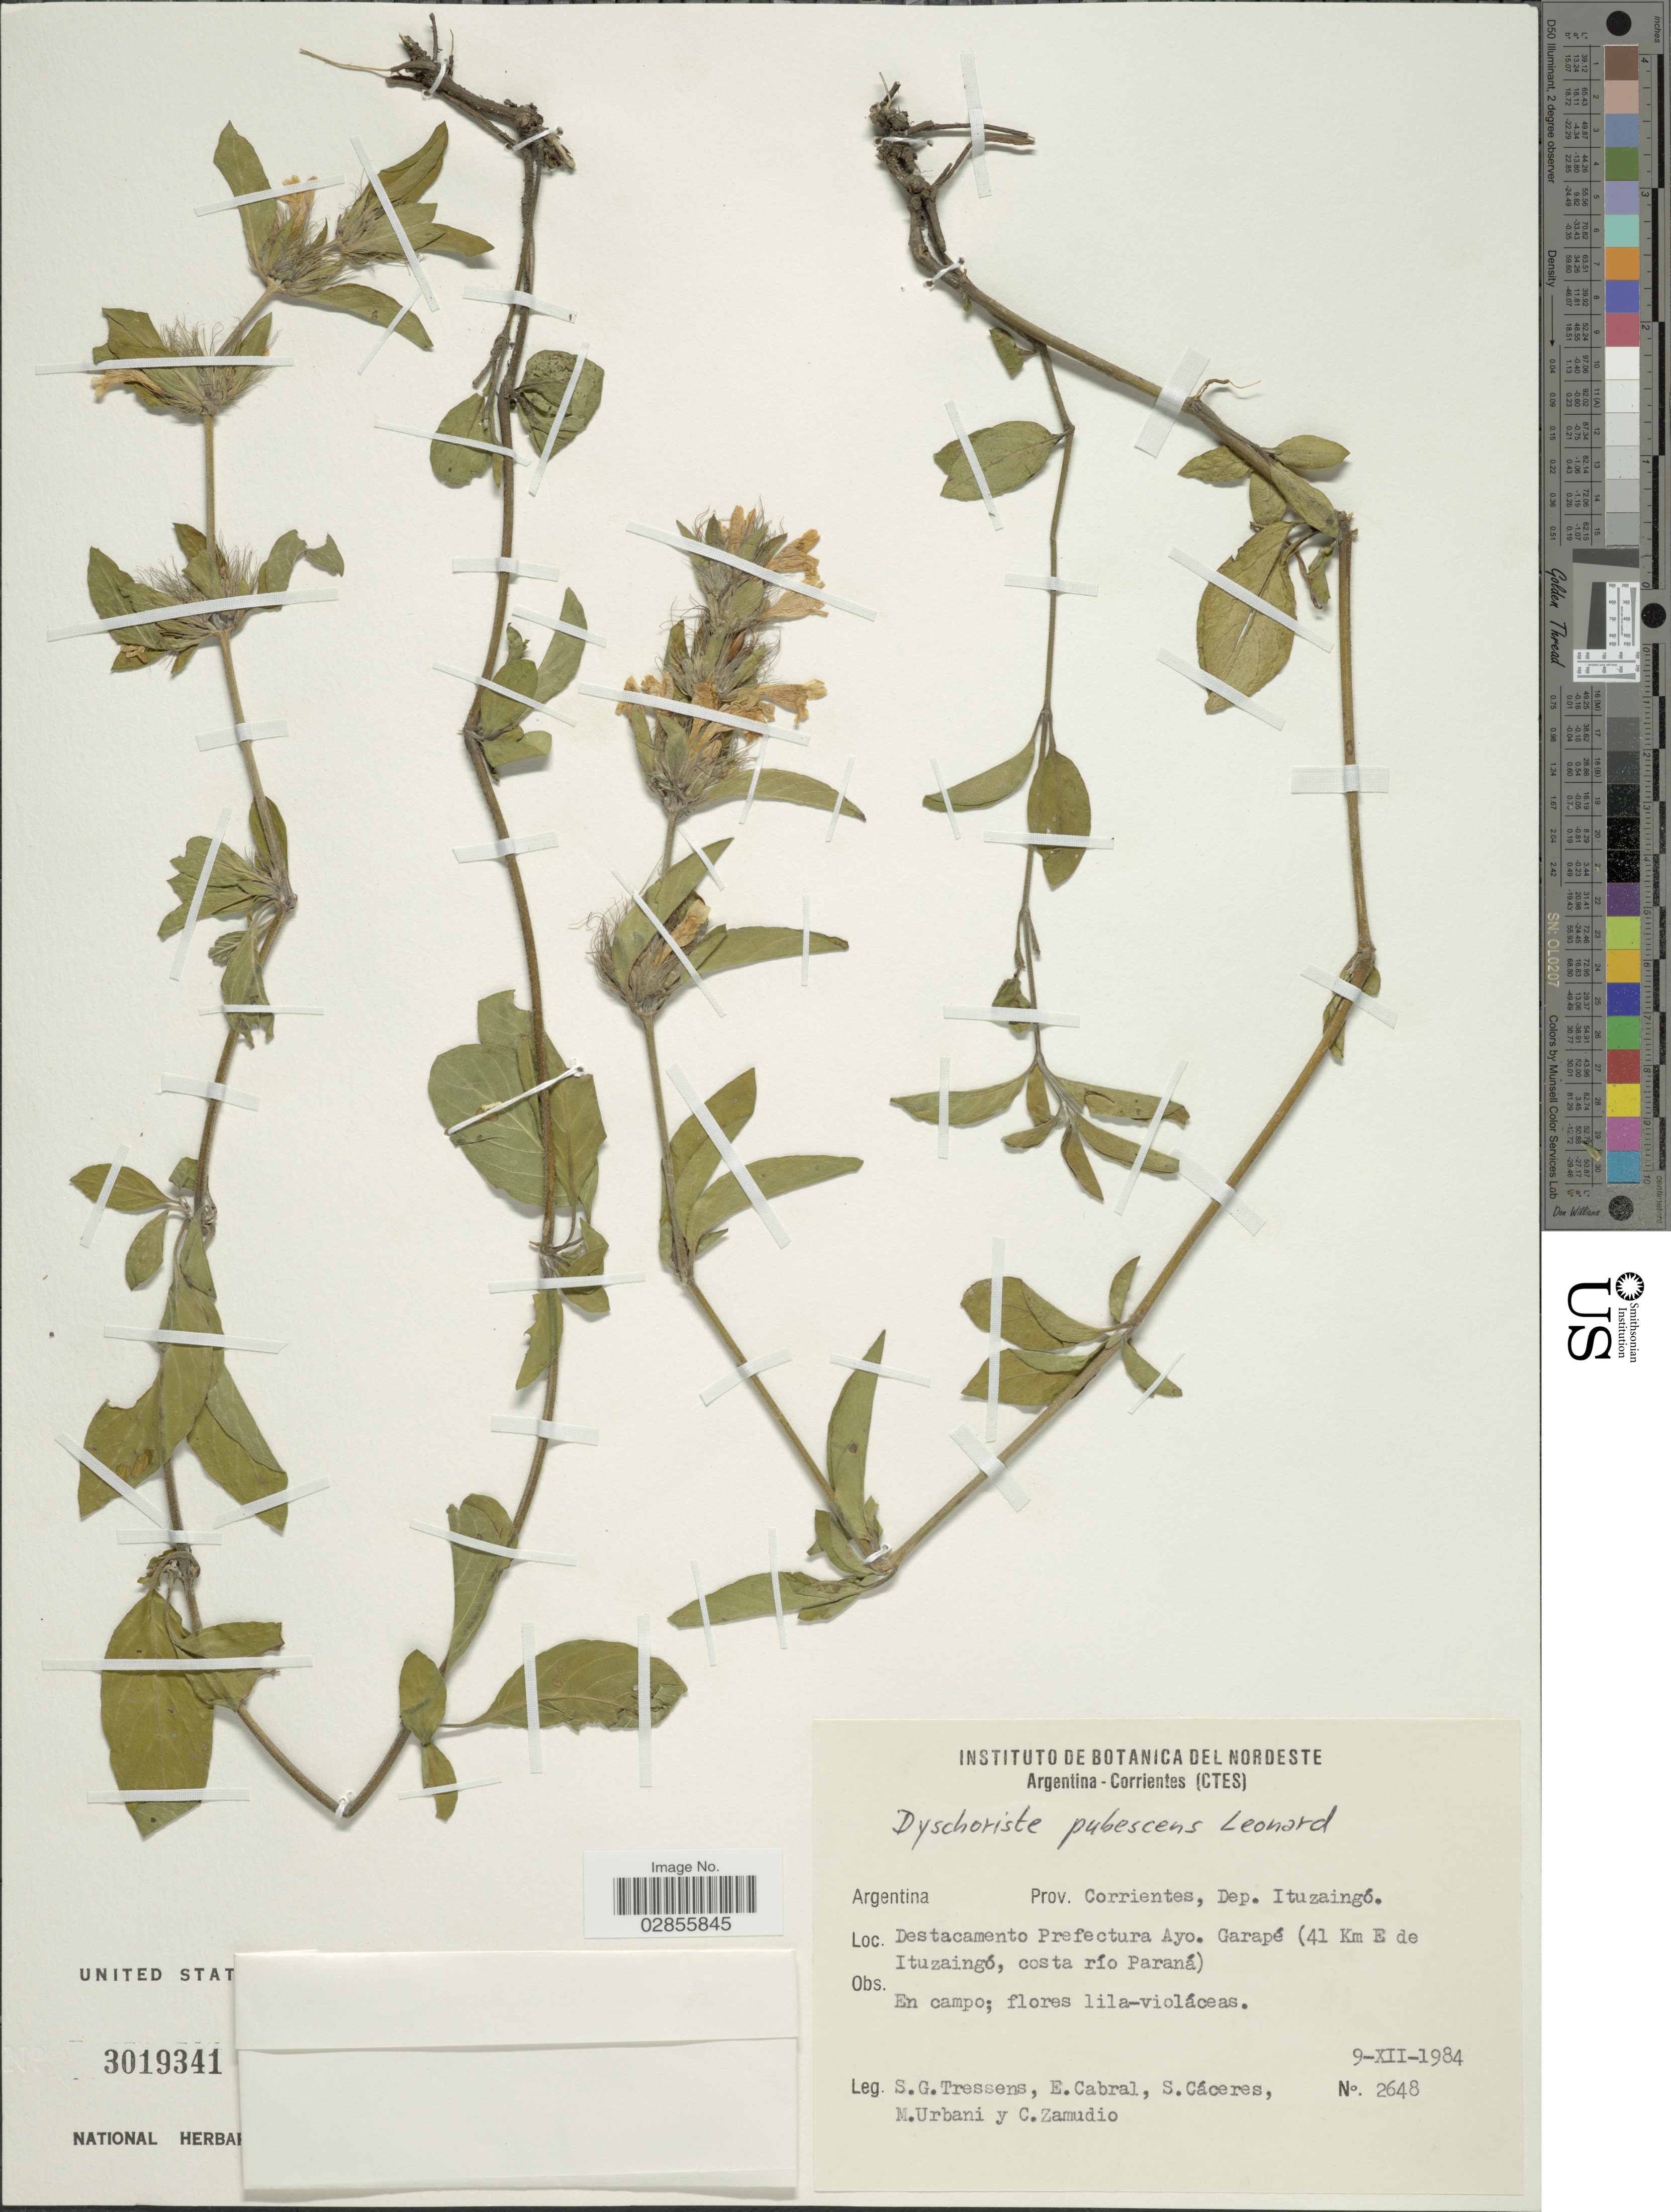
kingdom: Plantae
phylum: Tracheophyta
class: Magnoliopsida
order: Lamiales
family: Acanthaceae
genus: Dyschoriste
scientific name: Dyschoriste sp.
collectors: S. Tressens, E. Cabral, S. Cáceres, M. Urbani & C. Zamudio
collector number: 2648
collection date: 1984-12-09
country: Argentina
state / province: Corrientes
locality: Dep. Ituzaingó. Destacamento Prefectura Ayo. Garapé (41 Km E de Ituzaingó, costa río Paraná).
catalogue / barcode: US 3019341